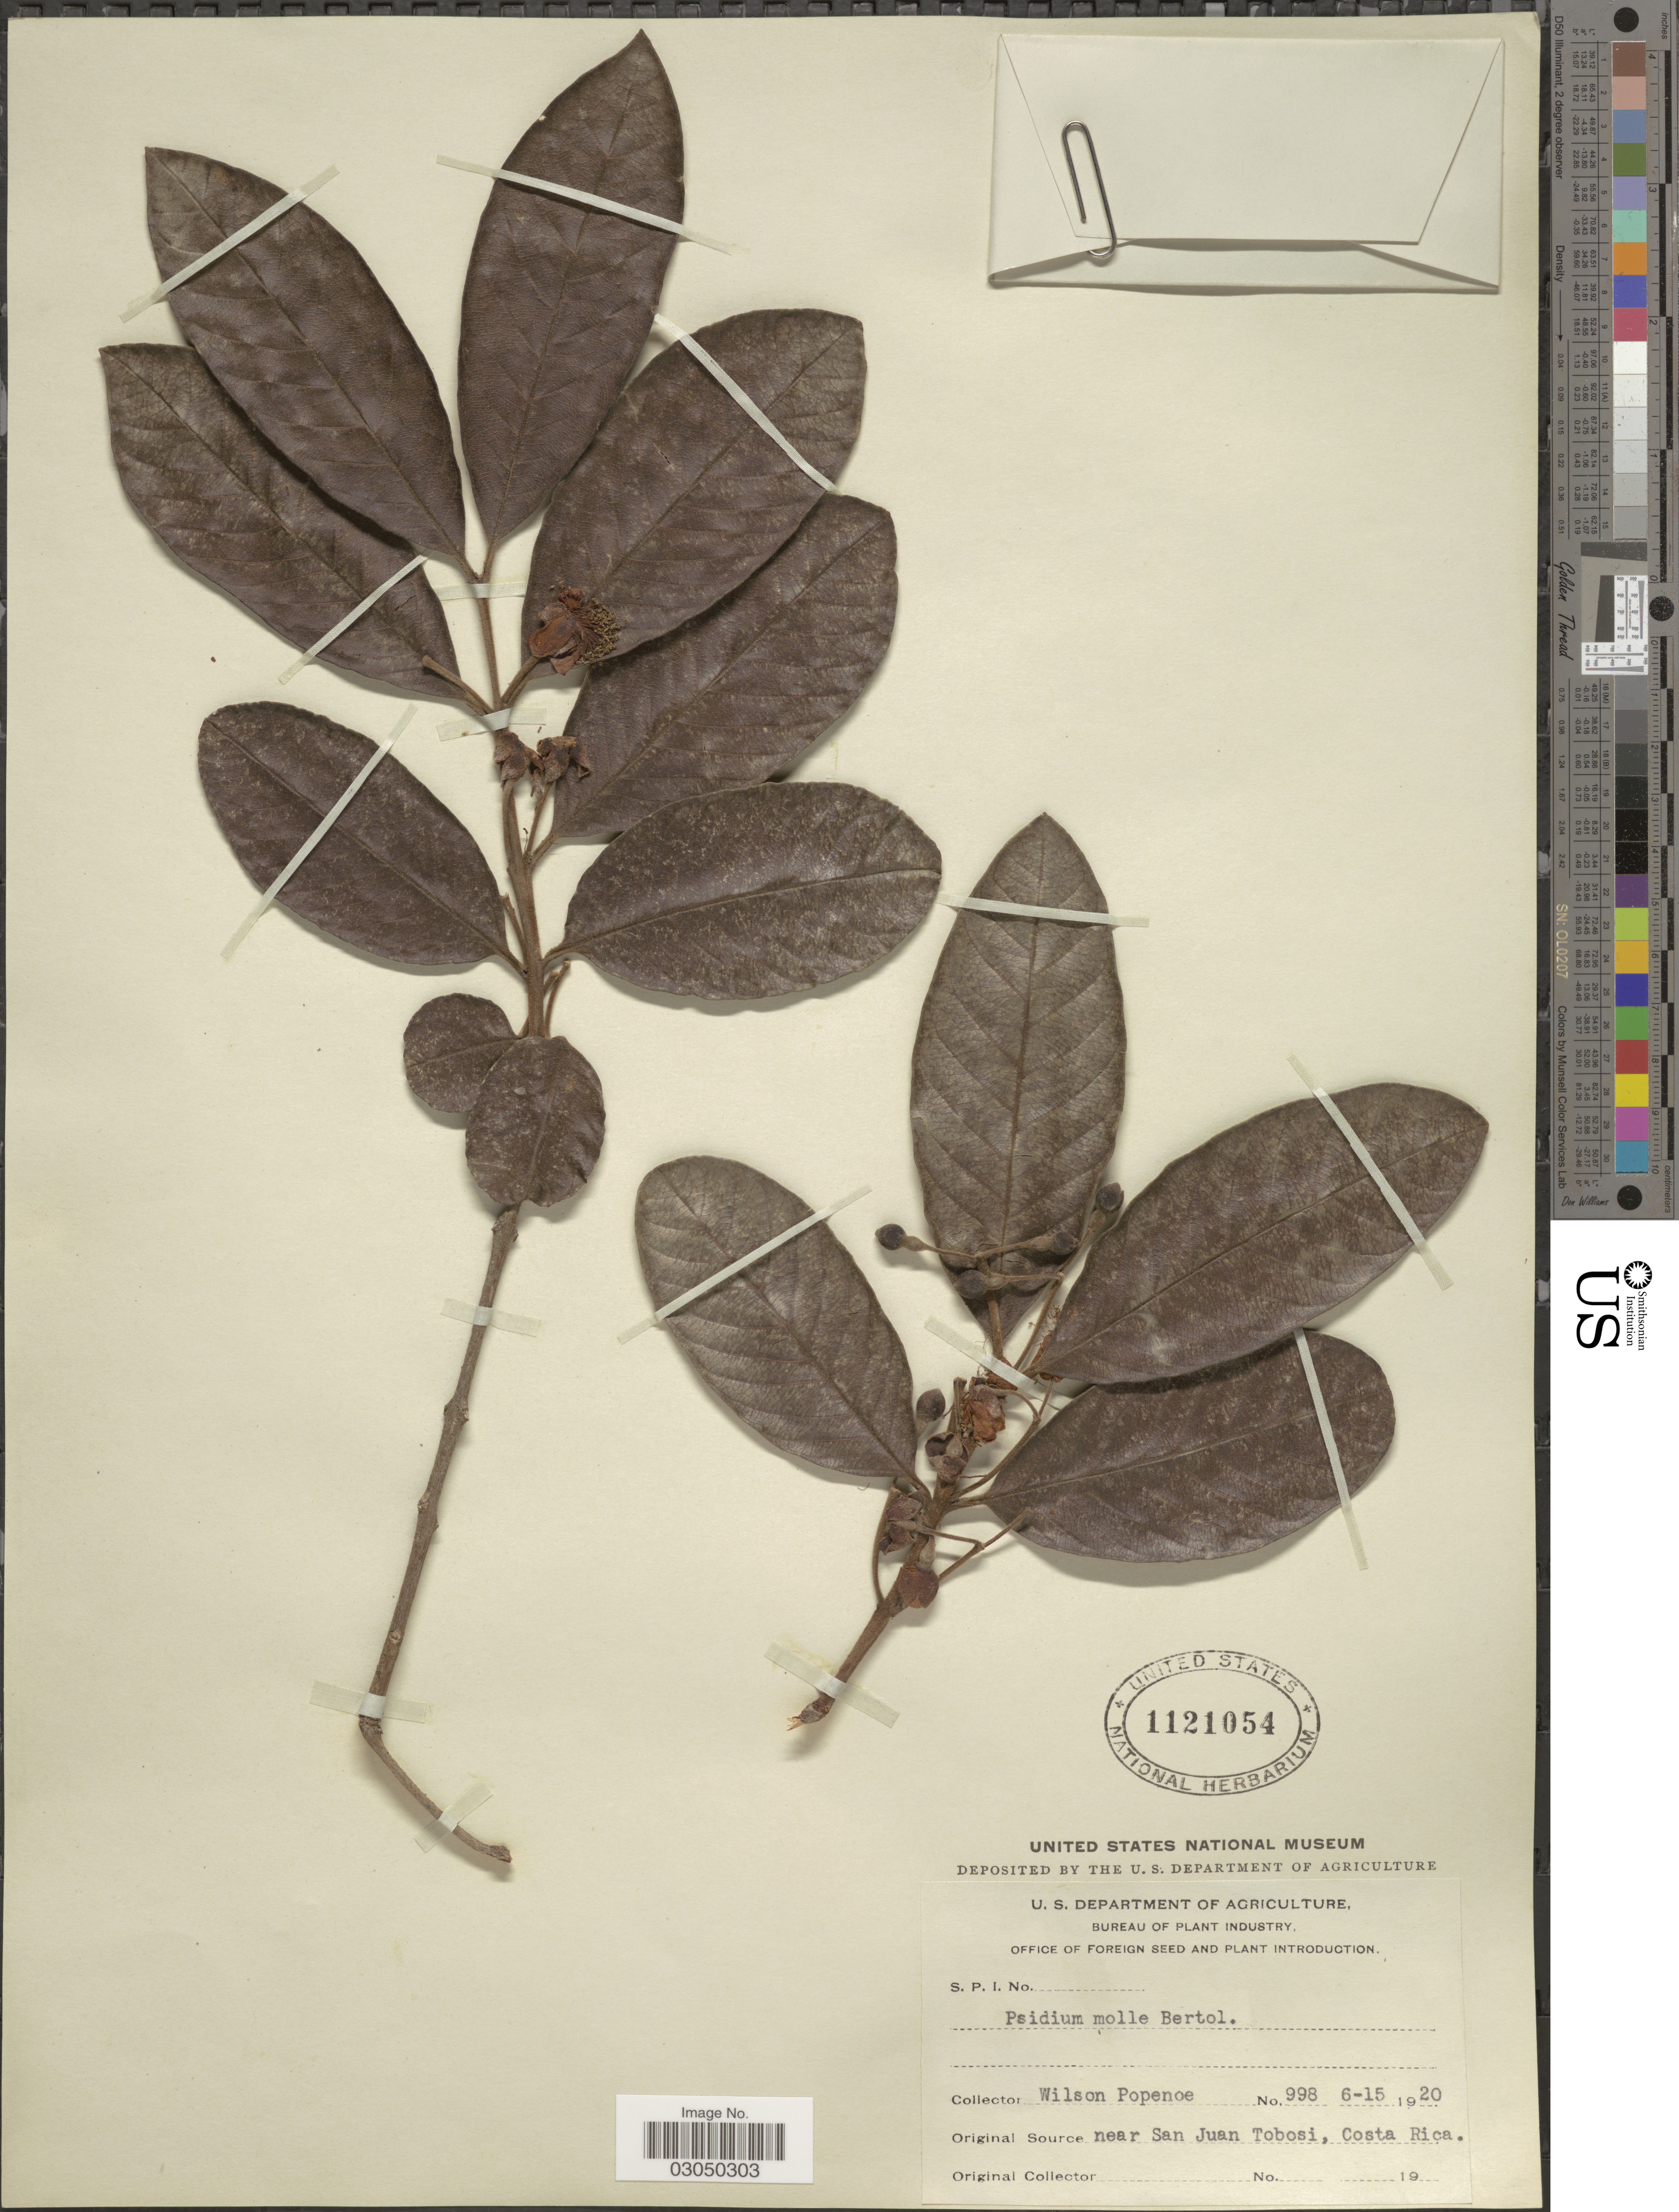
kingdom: Plantae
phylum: Tracheophyta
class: Magnoliopsida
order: Myrtales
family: Myrtaceae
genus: Psidium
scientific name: Psidium guineense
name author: Sw.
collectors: F. Popenoe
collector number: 998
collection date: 1920-06-15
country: Costa Rica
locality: Near San Juan Tobosi.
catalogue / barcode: US 1121054